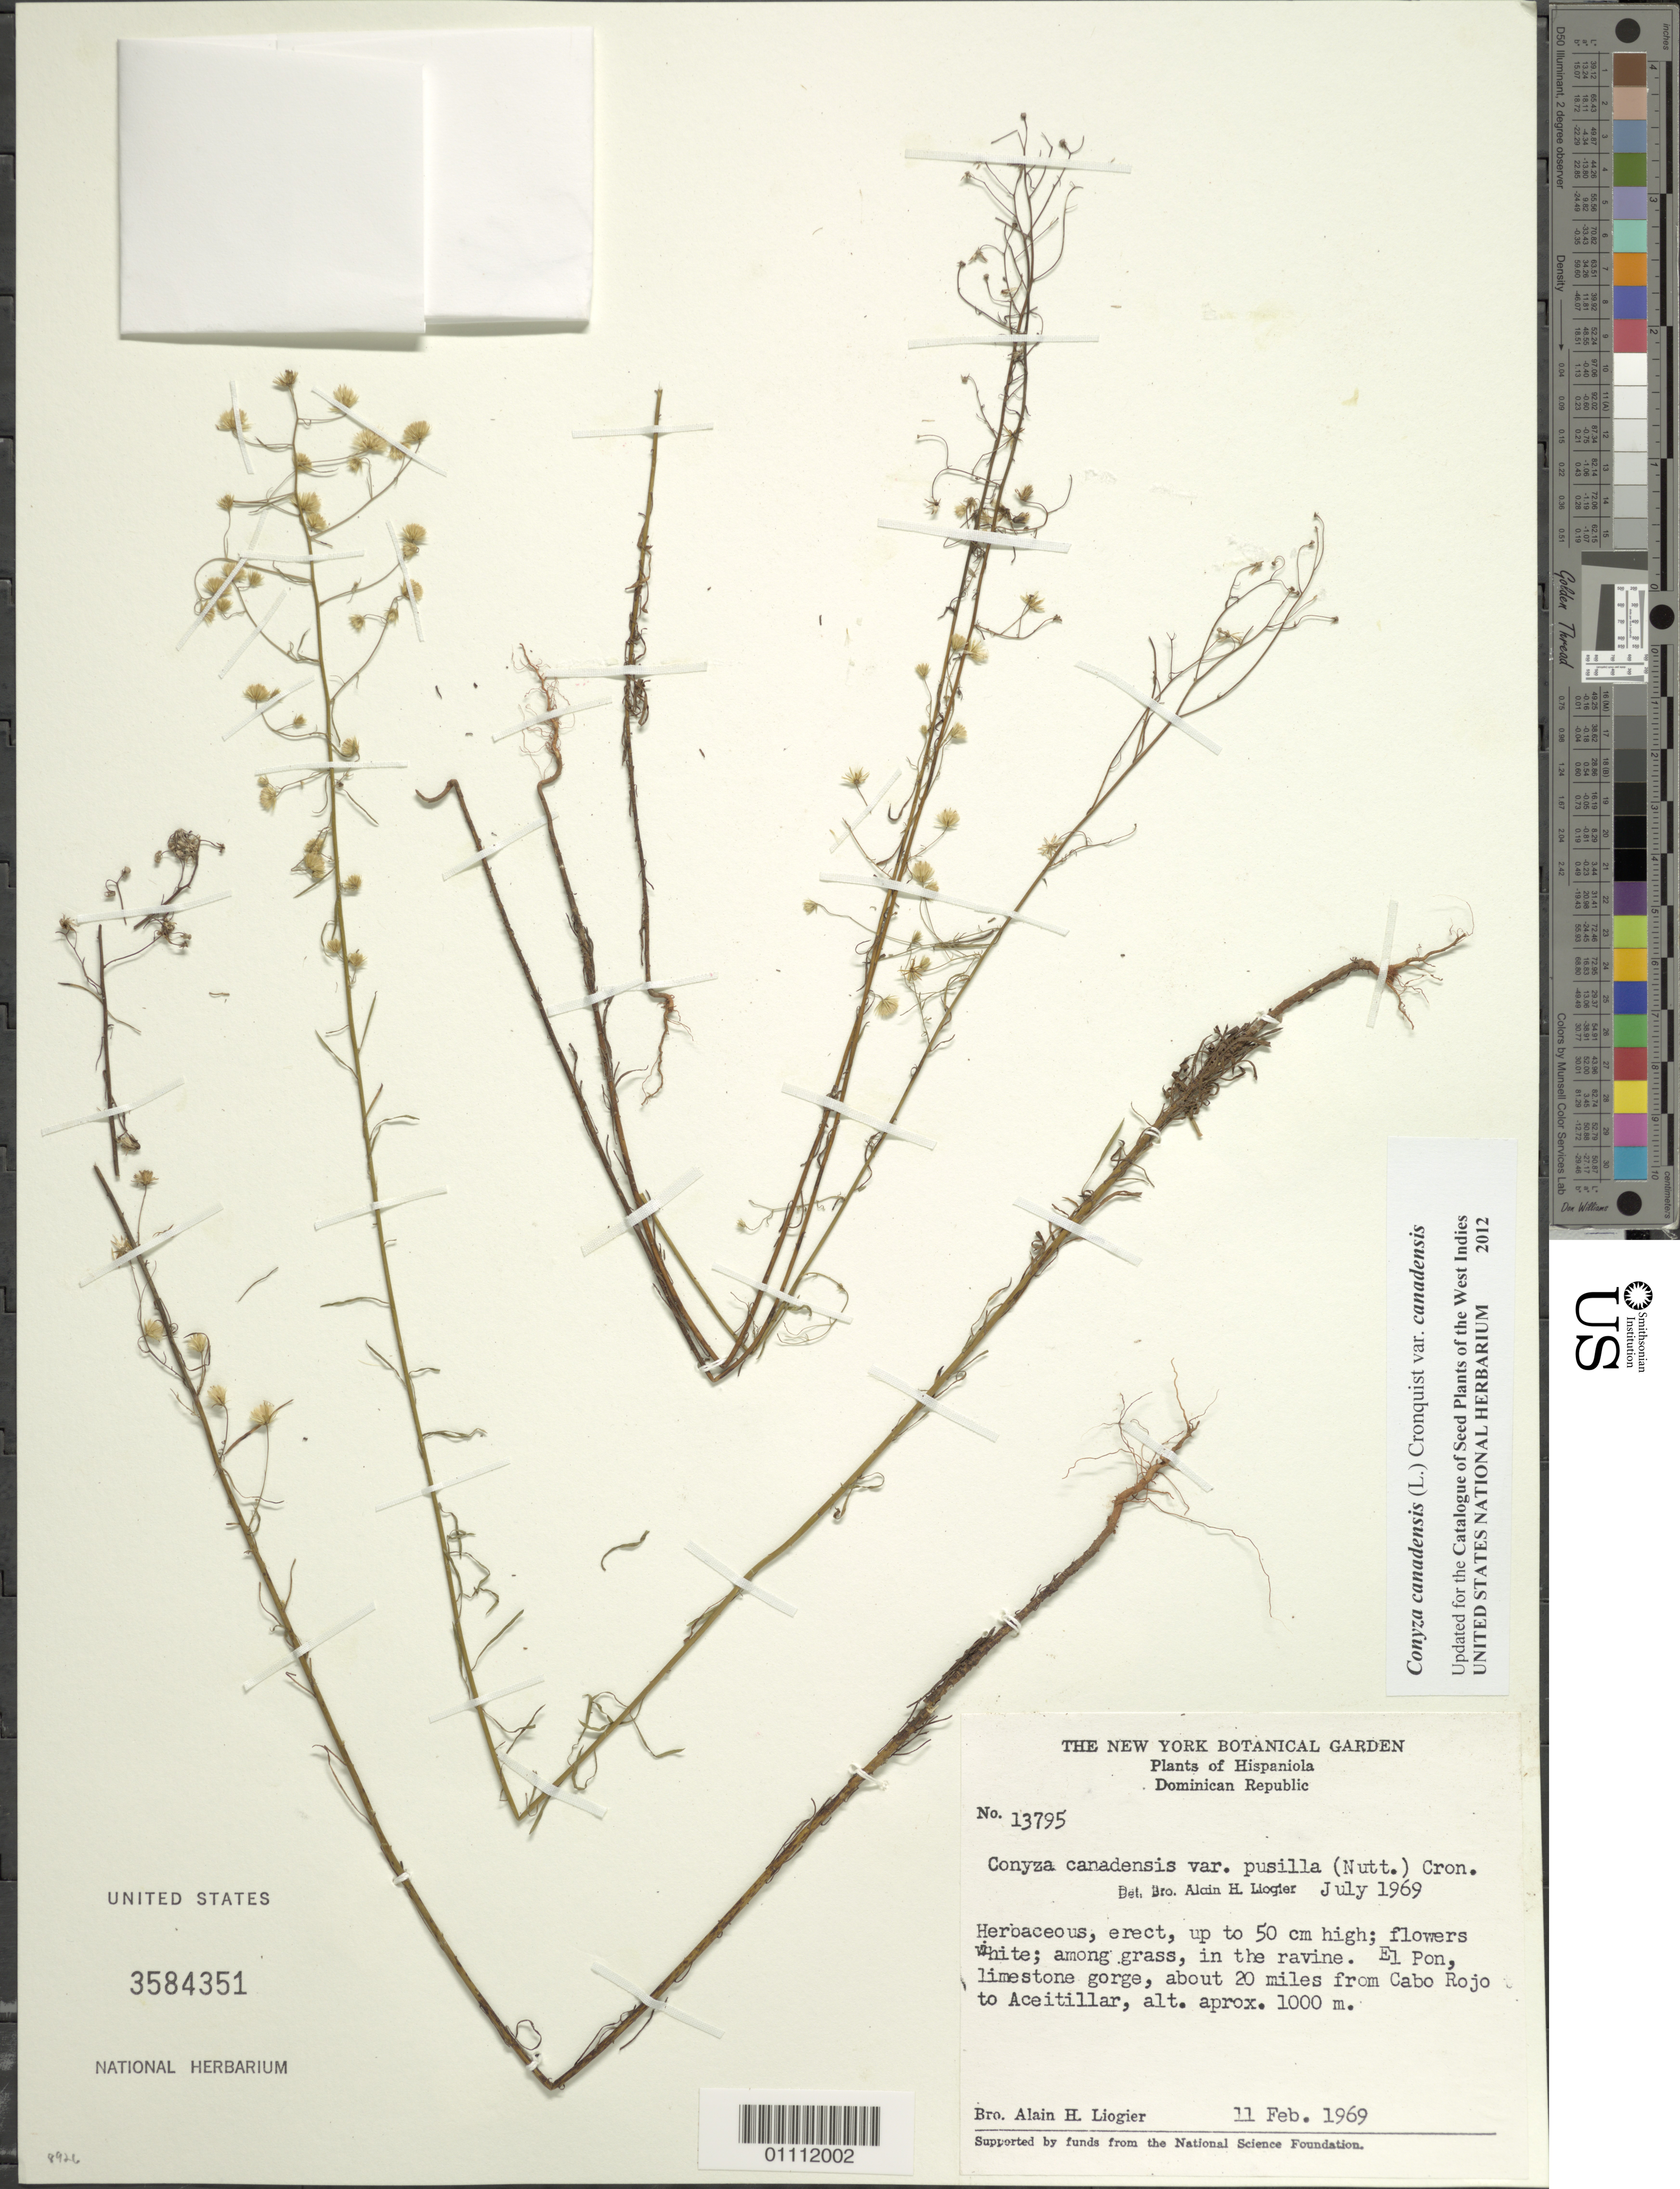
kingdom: Plantae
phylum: Tracheophyta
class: Magnoliopsida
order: Asterales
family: Asteraceae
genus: Conyza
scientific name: Conyza canadensis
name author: (L.) Cronq.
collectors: A. H. Liogier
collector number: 13795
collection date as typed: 11 Feb 1969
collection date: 1969-02-11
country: Dominican Republic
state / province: Pedernales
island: Hispaniola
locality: Sierra del Bahoruco, El Pon, about 20 miles from Cabo Rojo to Aceitillar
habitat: Limestone gorge; among grass in the ravine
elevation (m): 1000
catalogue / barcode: US 3584351